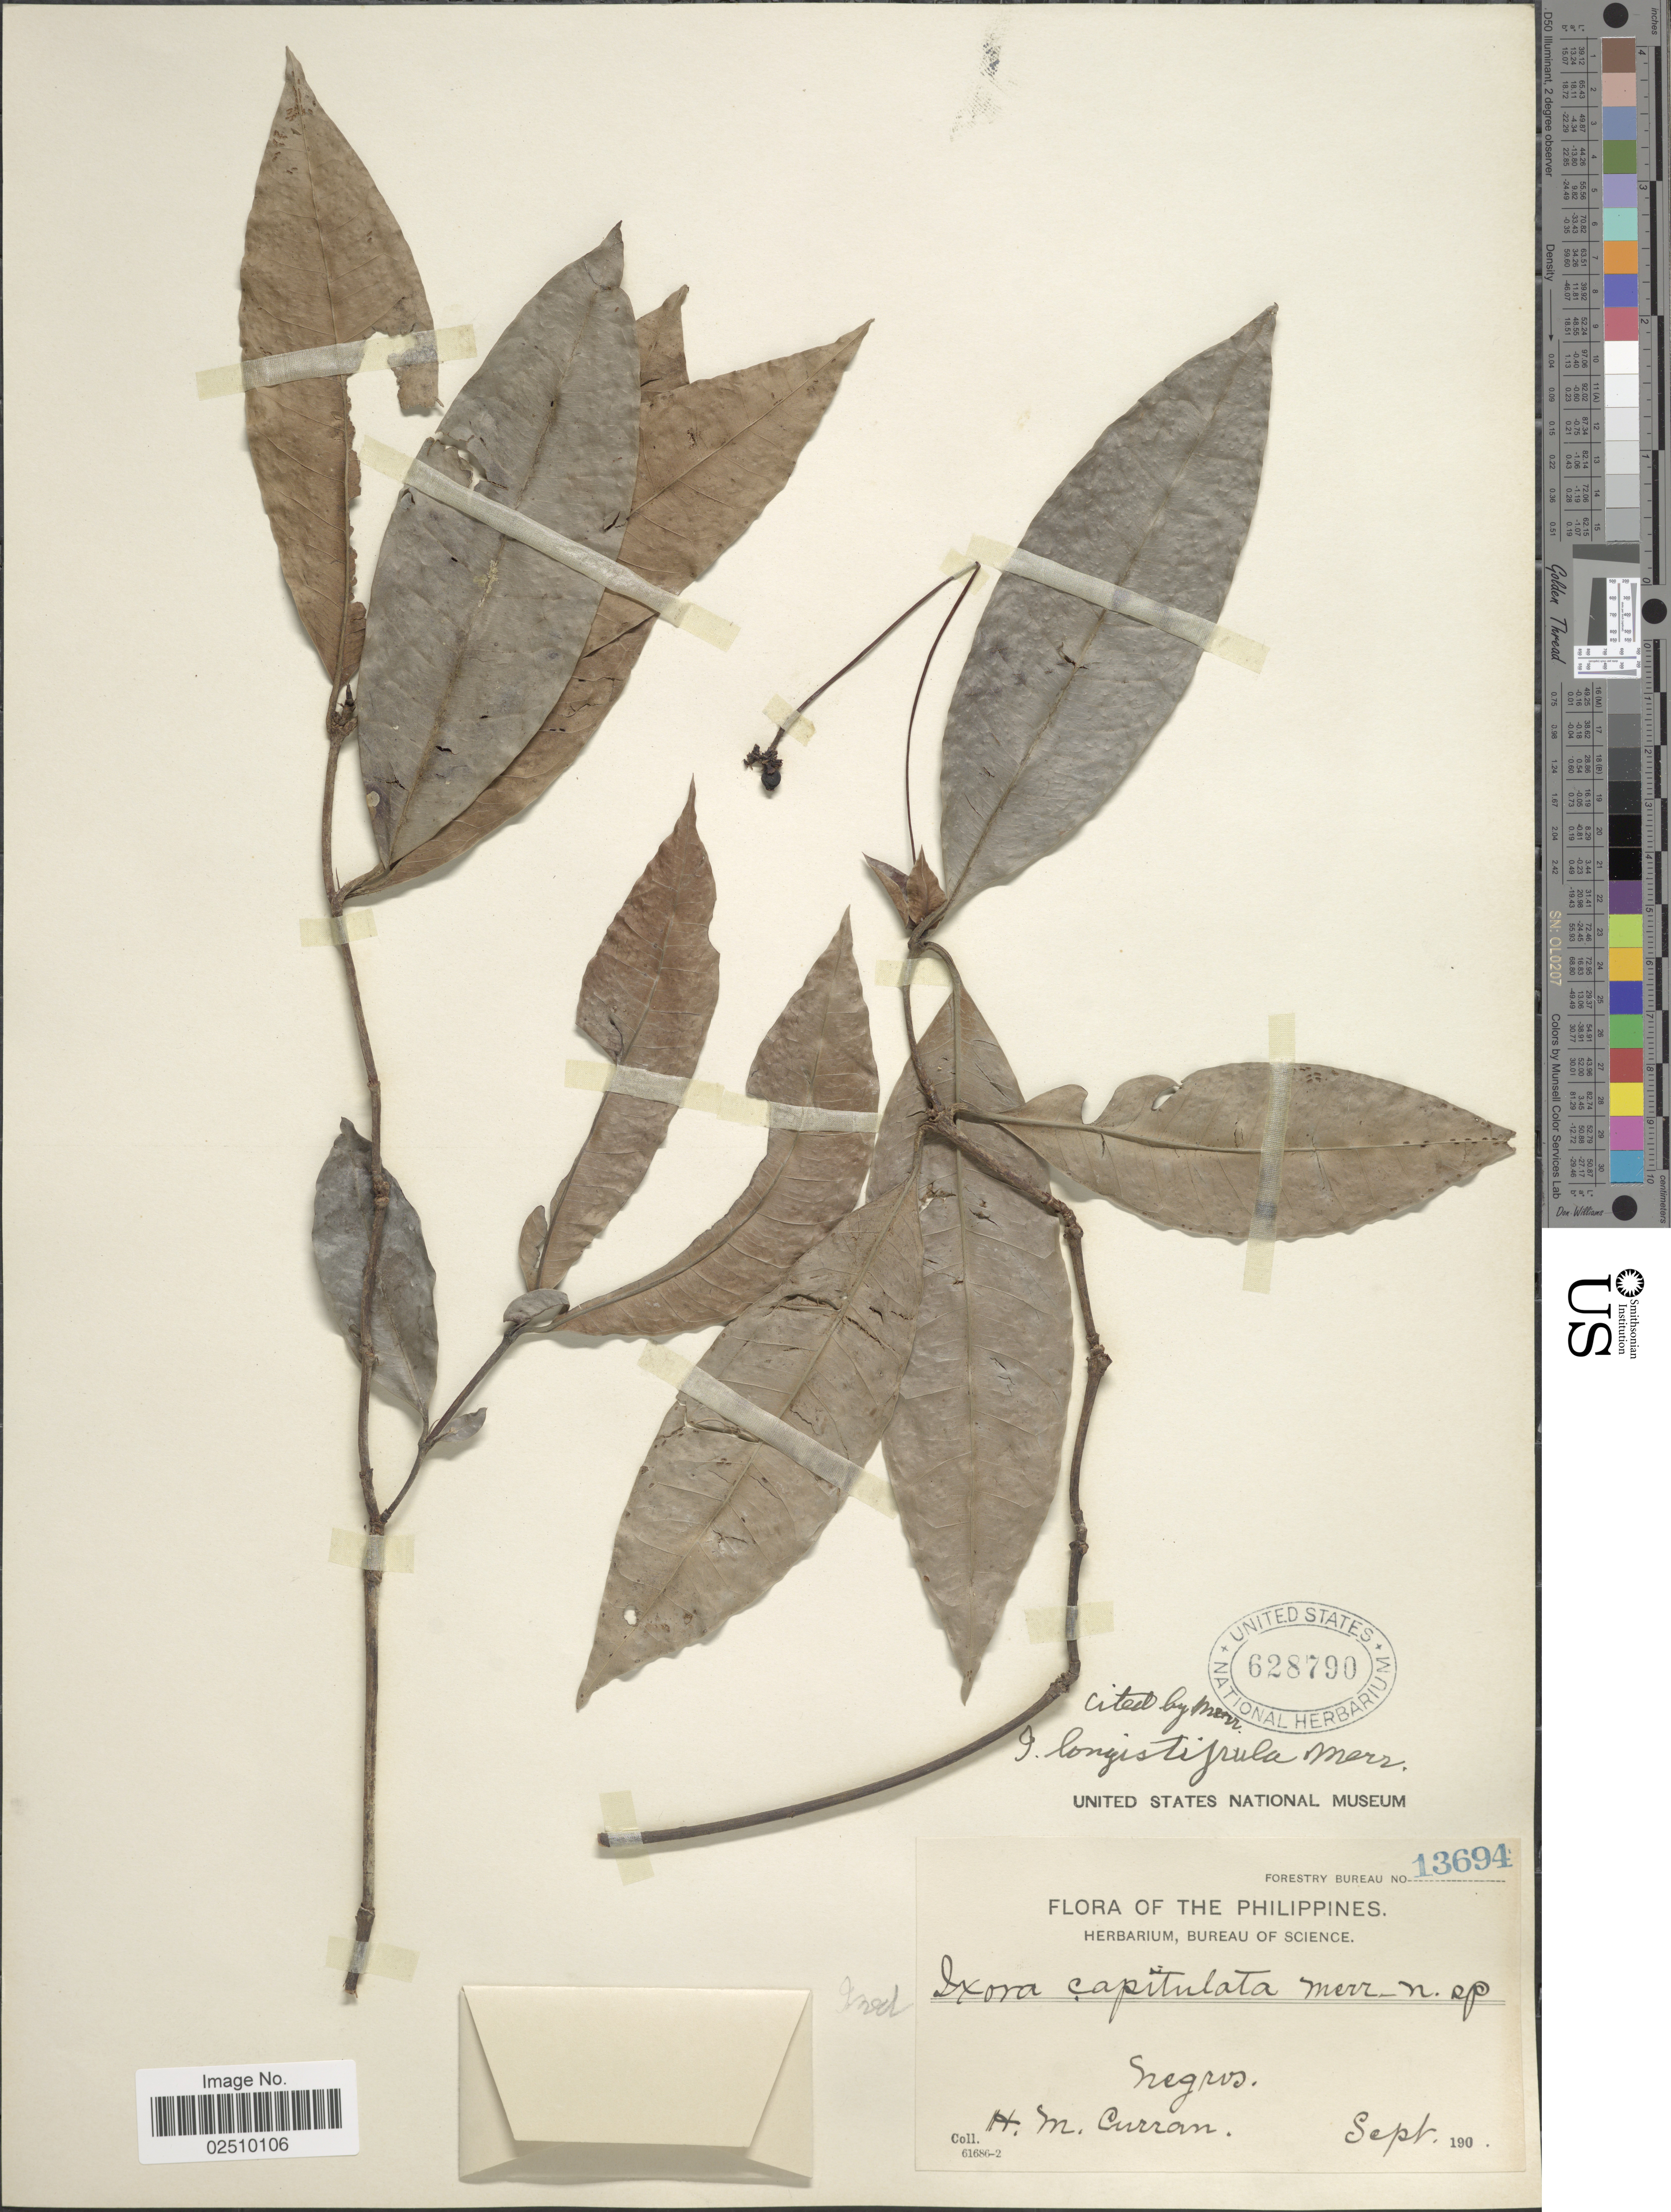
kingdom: Plantae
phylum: Tracheophyta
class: Magnoliopsida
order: Gentianales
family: Rubiaceae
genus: Ixora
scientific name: Ixora longistipula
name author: Merr.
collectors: H. M. Curran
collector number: Forestry Bureau 13694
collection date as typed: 190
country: Philippines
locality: Negros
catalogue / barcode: US 628790